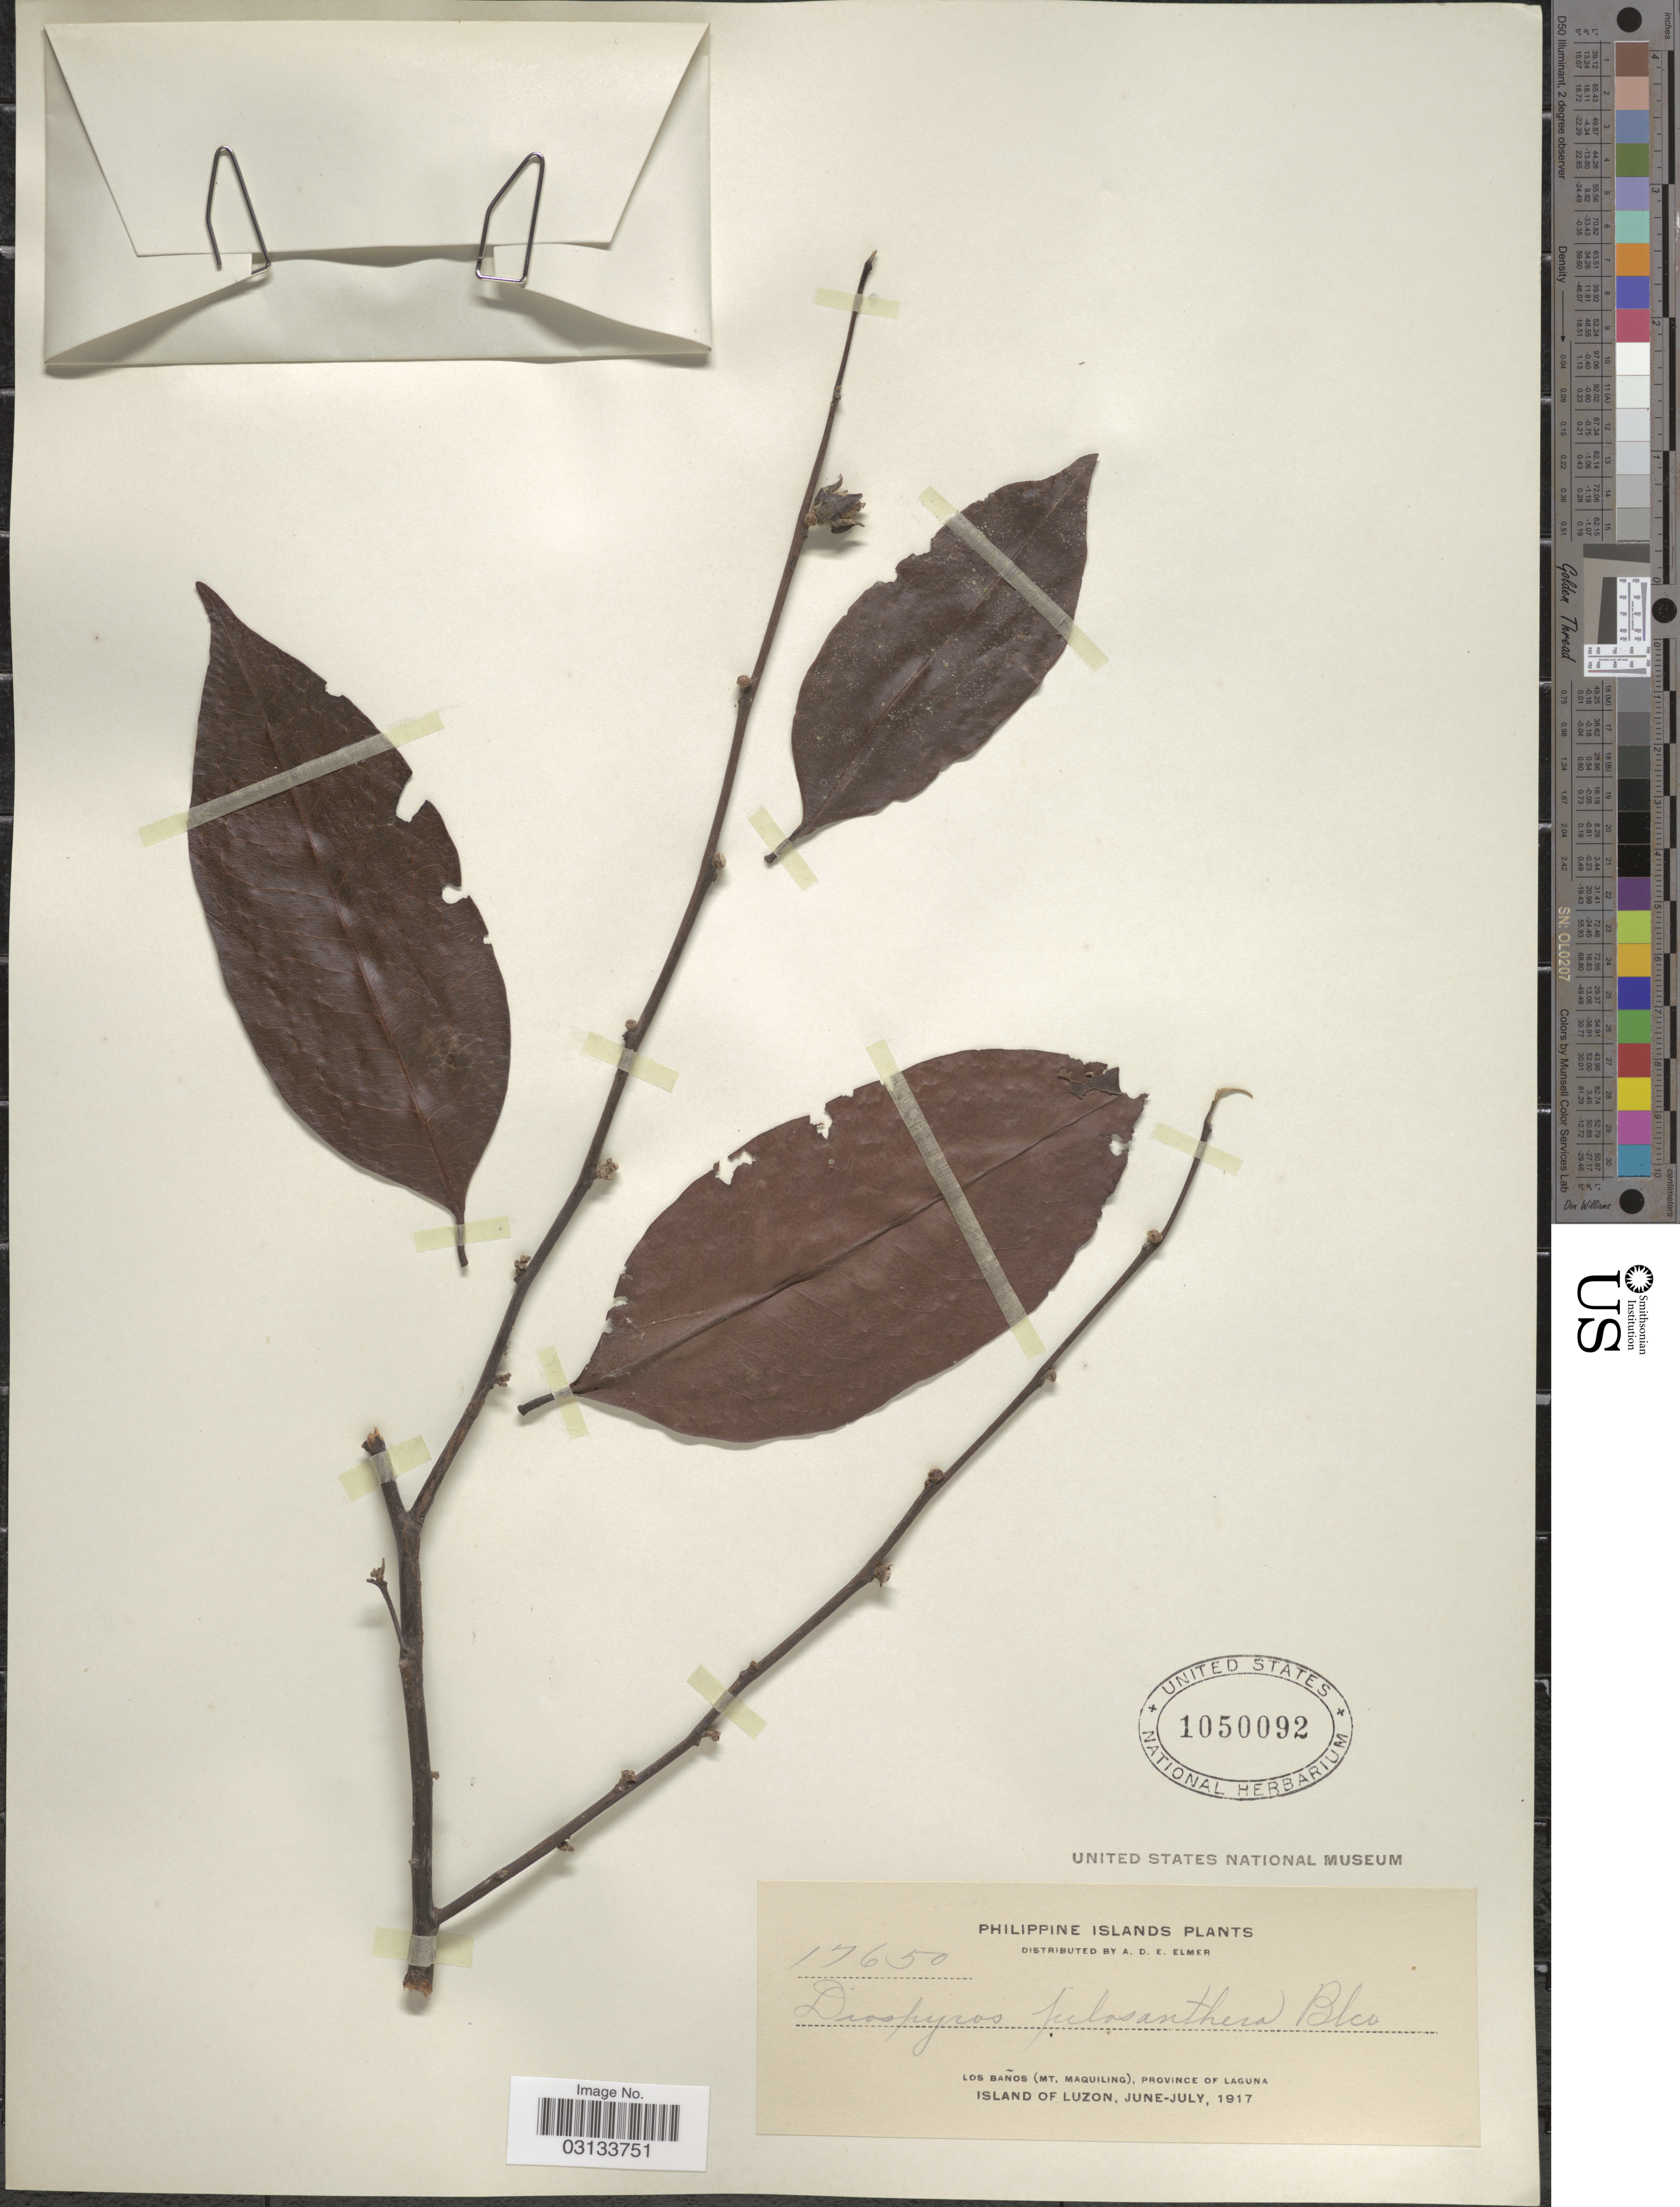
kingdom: Plantae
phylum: Tracheophyta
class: Magnoliopsida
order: Ericales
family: Ebenaceae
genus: Diospyros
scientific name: Diospyros pilosanthera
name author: Blanco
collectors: A. D. E. Elmer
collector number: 17650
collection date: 1917-06/1917-07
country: Philippines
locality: Philippine Islands. Los Baños (Mt. Maquiling), Province of Laguna. Island of Luzon.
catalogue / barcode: US 1050092